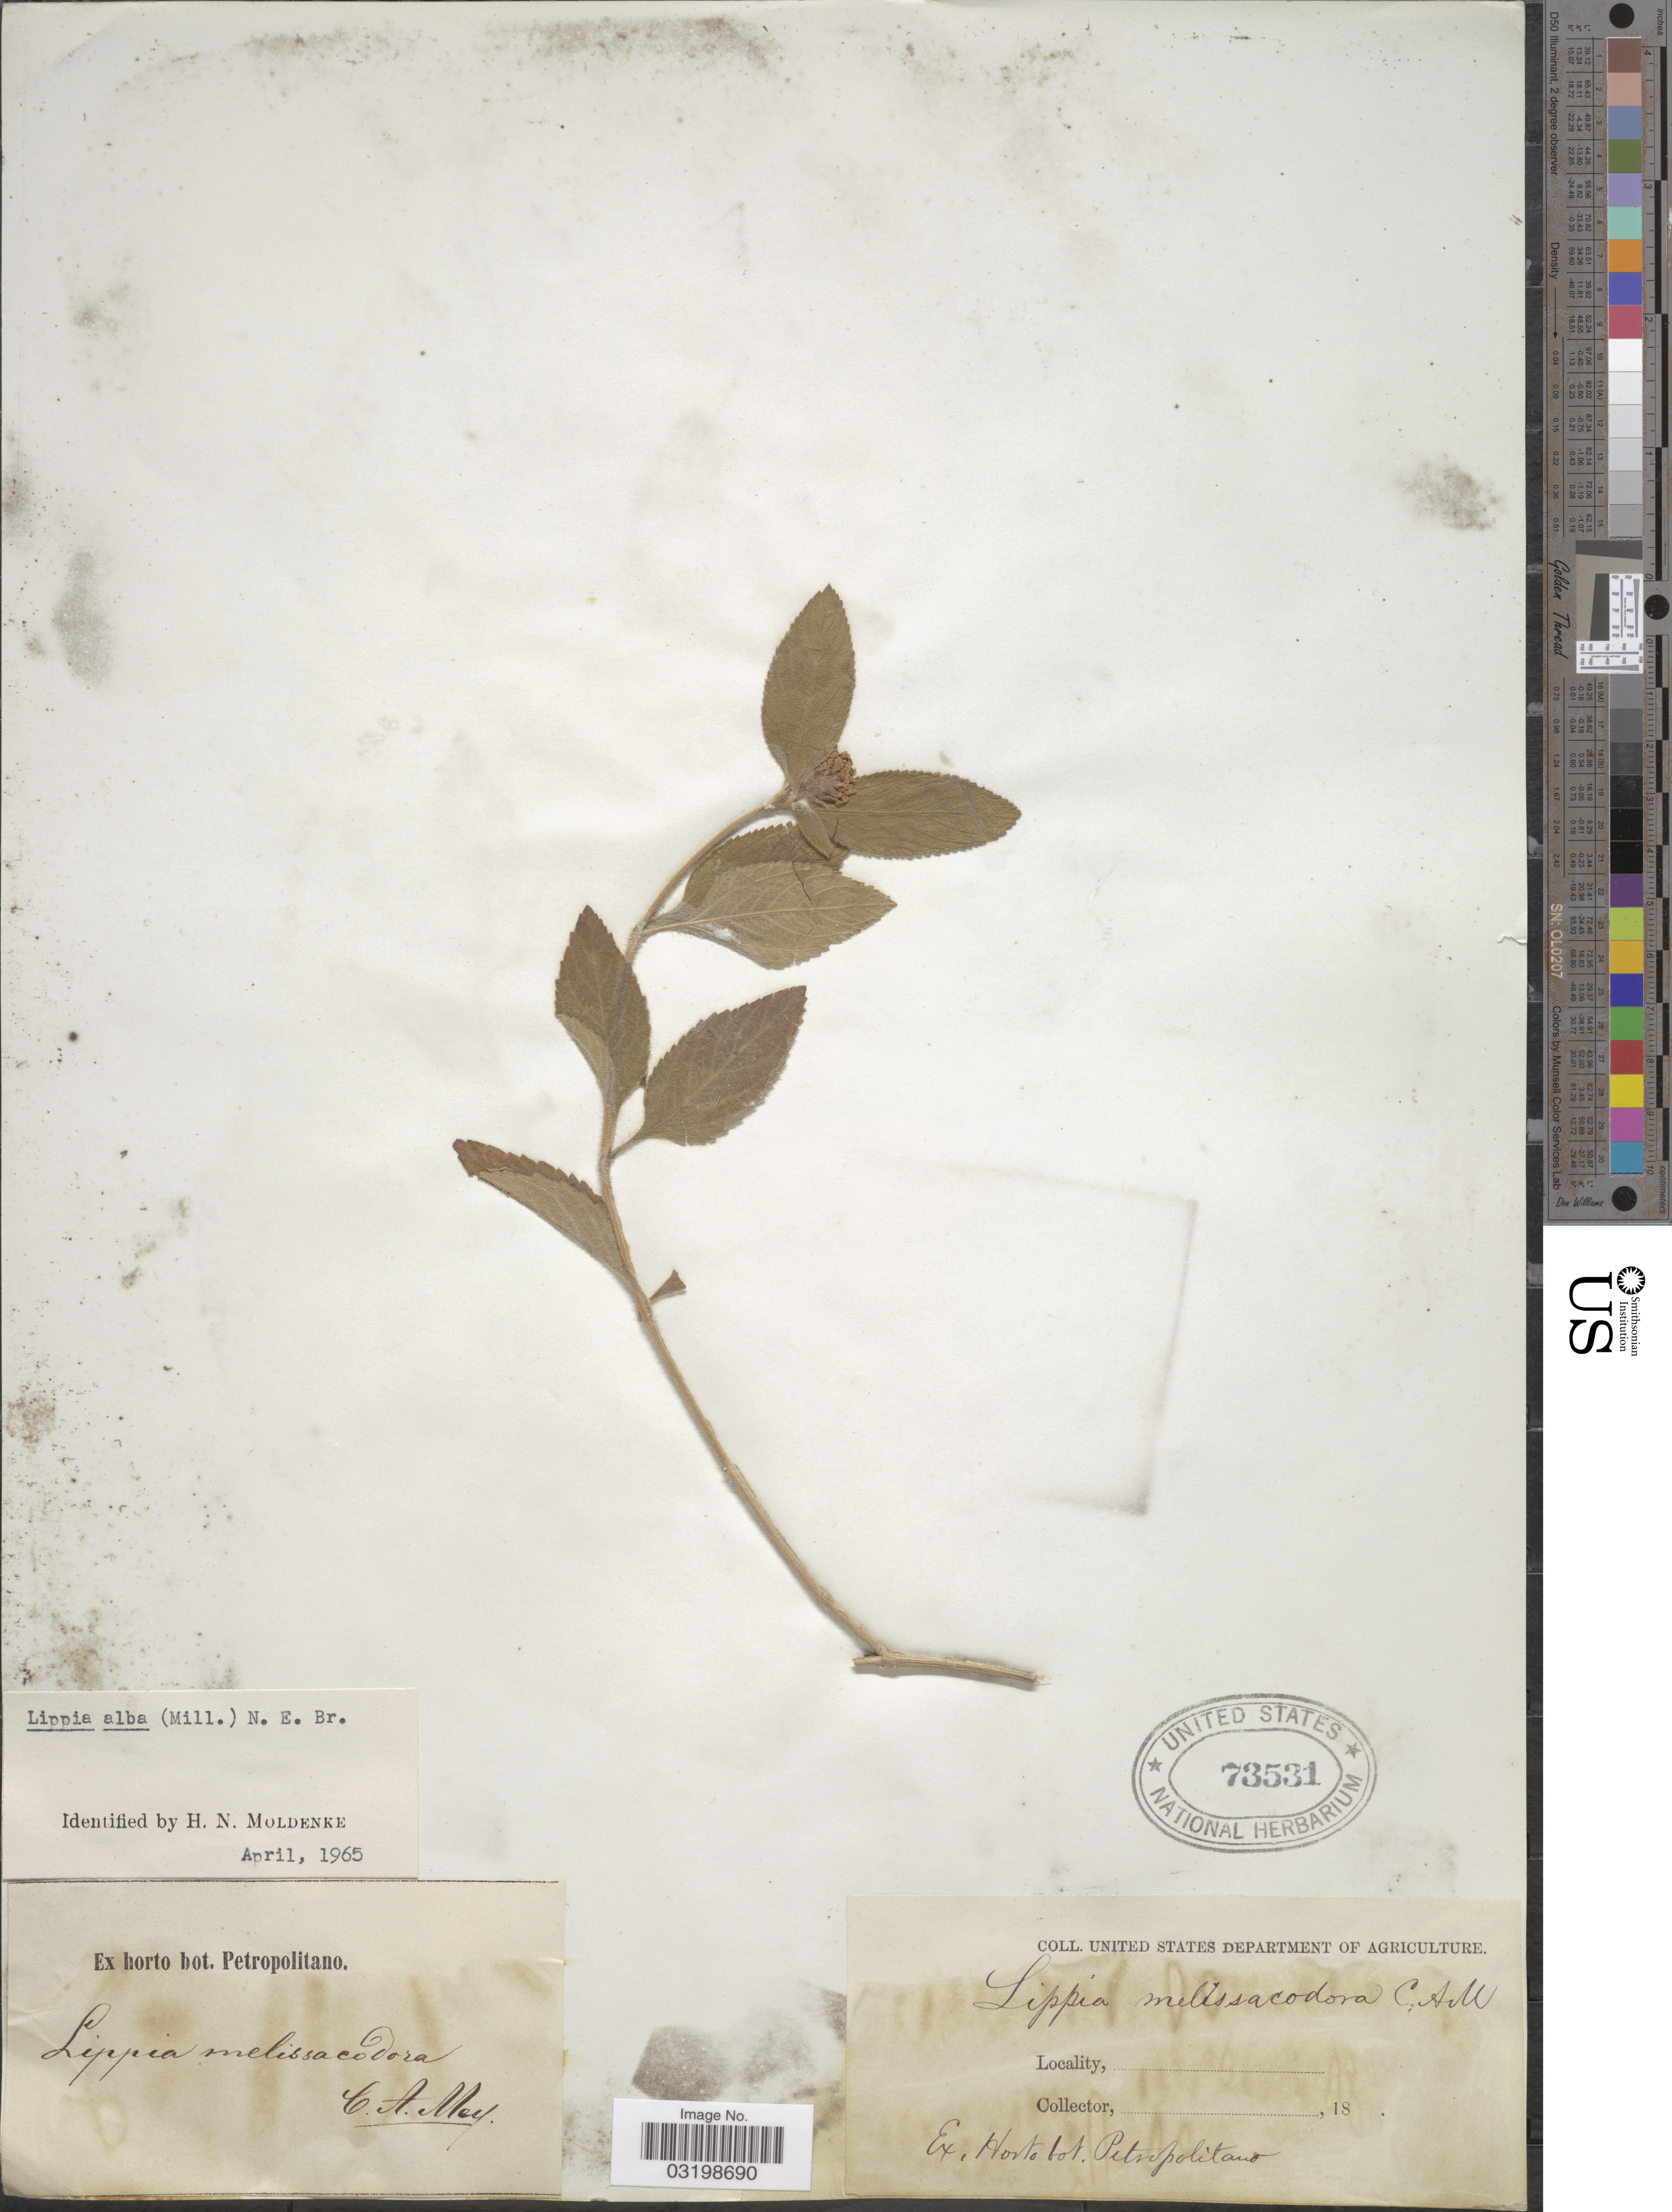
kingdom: Plantae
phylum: Tracheophyta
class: Magnoliopsida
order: Lamiales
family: Verbenaceae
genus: Lippia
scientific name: Lippia alba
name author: (Mill.) N.E. Br. ex Britton & P. Wilson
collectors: ex Horto Bot. Petropolitano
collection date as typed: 18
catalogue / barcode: US 73531